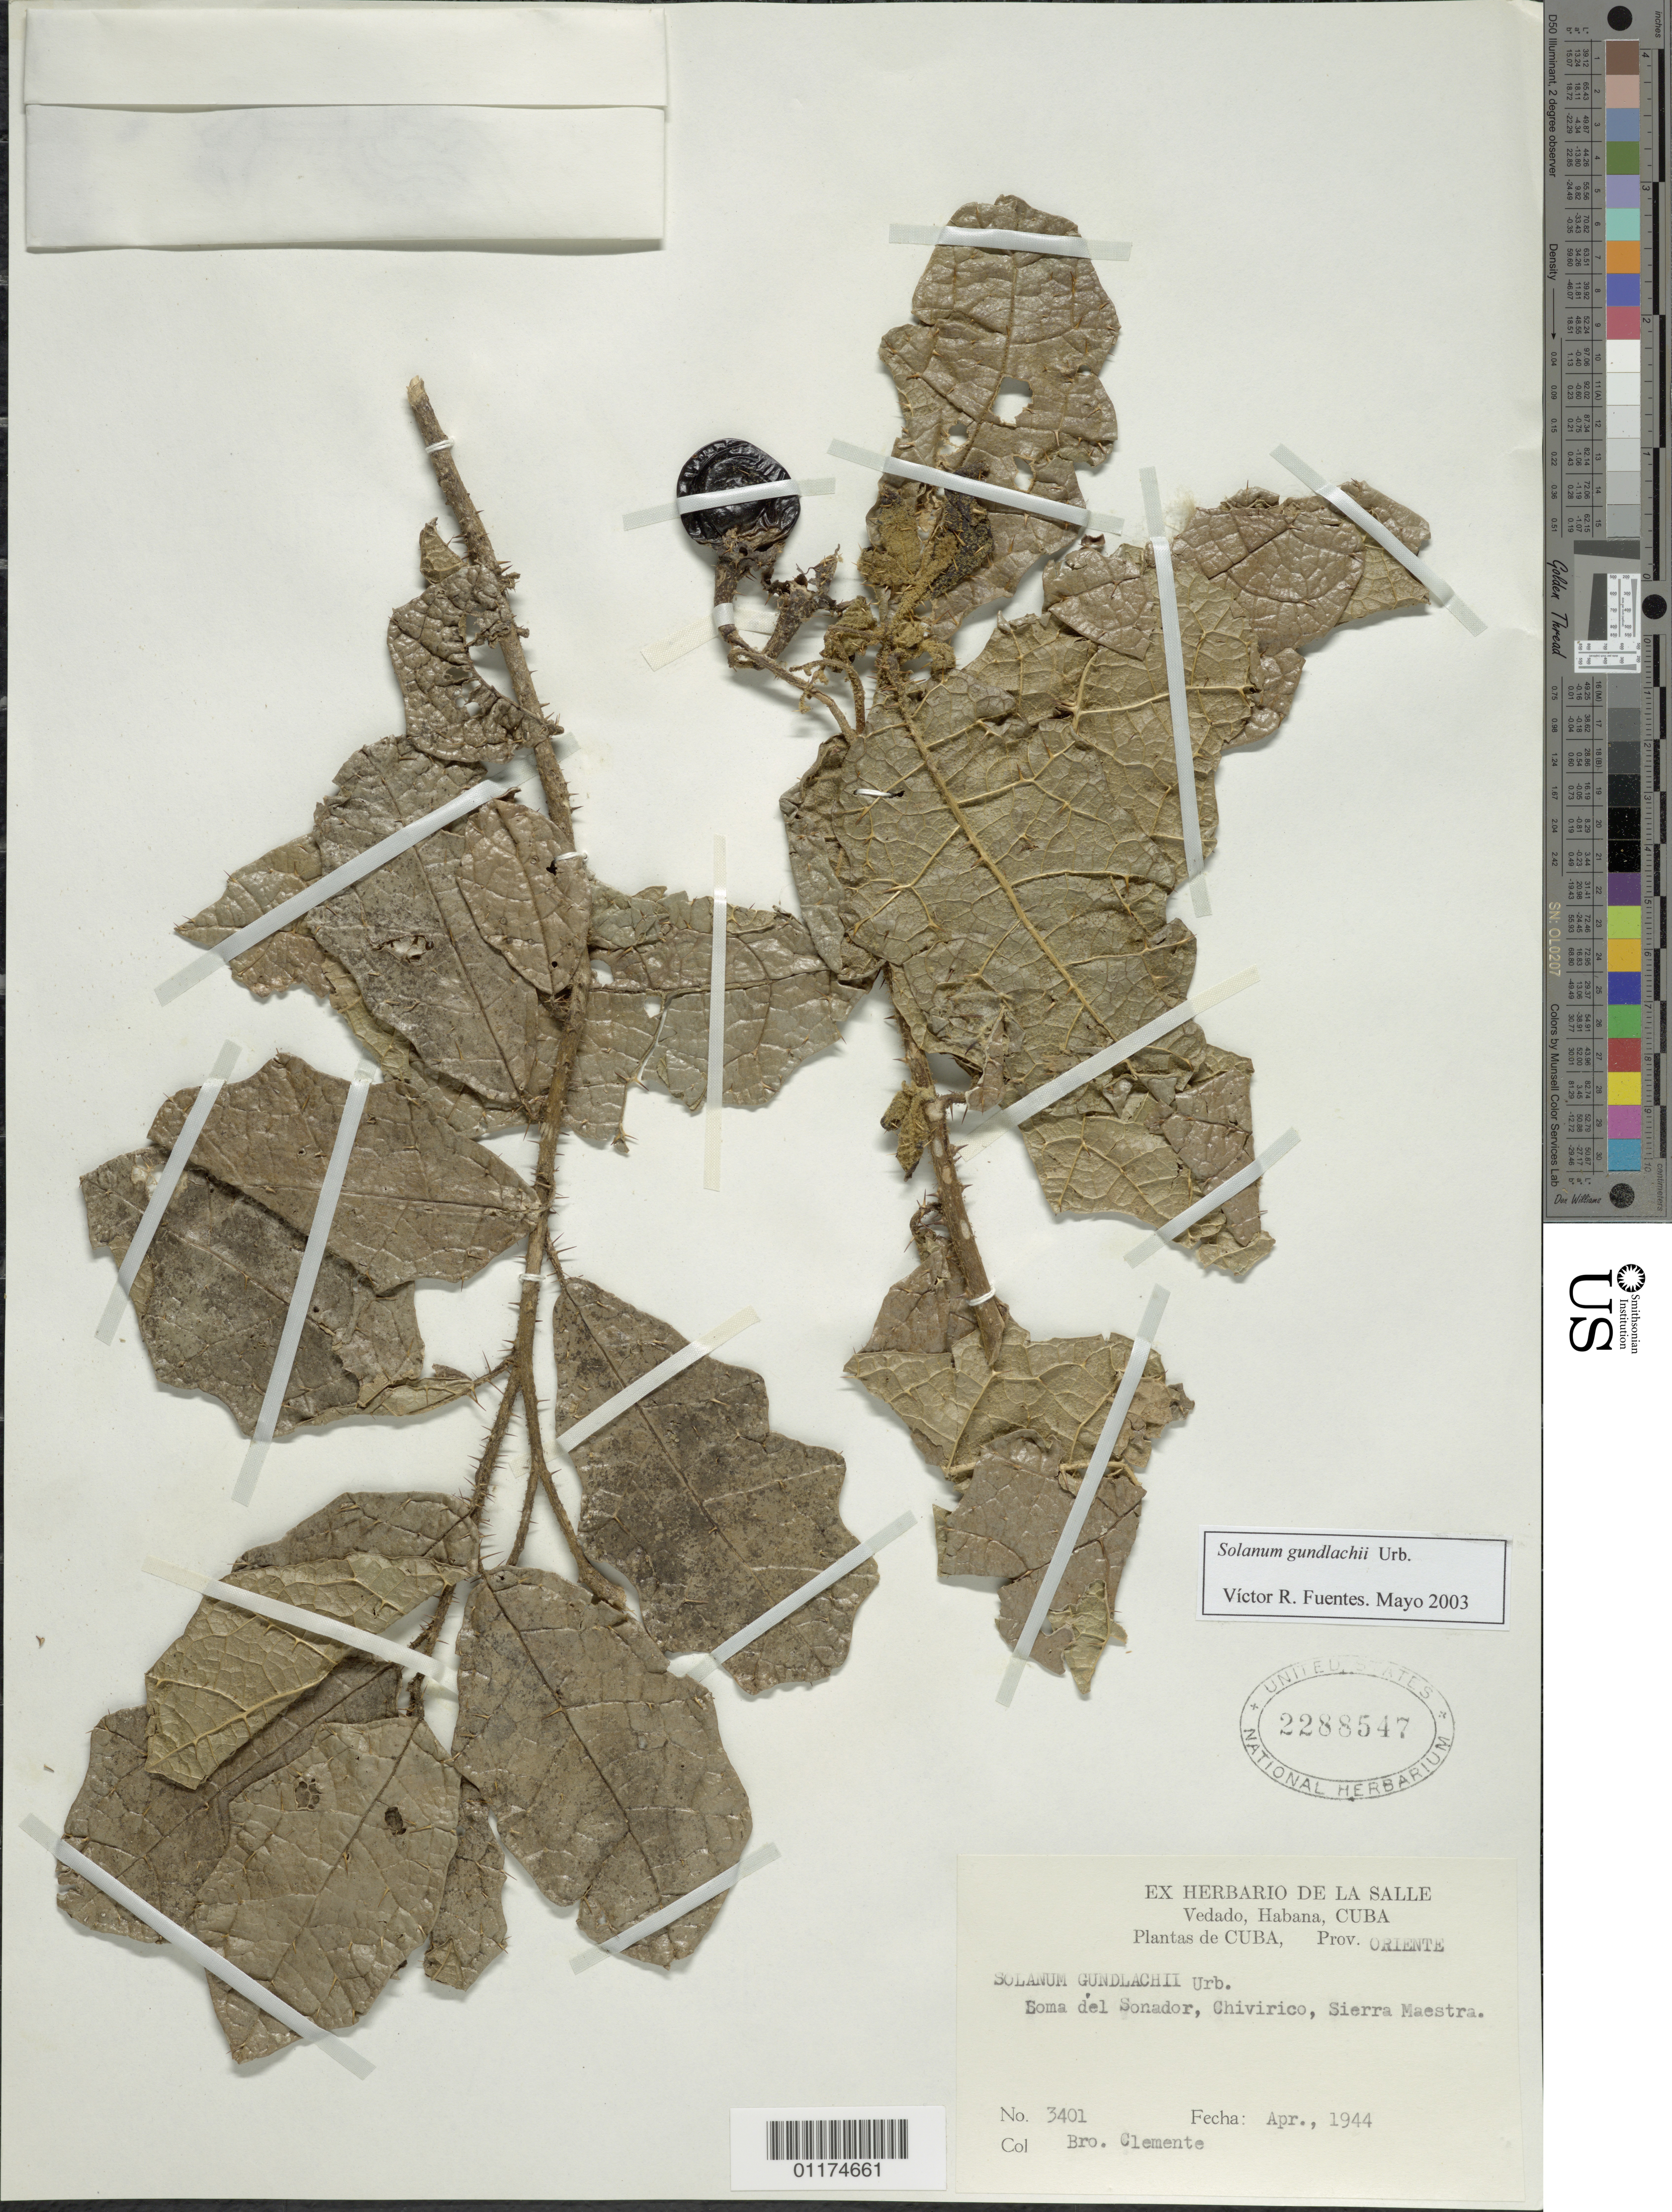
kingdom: Plantae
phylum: Tracheophyta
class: Magnoliopsida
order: Solanales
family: Solanaceae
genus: Solanum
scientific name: Solanum gundlachii var. gundlachii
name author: Urb.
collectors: Bro. Clemente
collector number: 3401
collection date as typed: Apr 1944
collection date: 1944-04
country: Cuba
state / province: Oriente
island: Cuba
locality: Vedado, Habana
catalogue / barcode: US 2288547